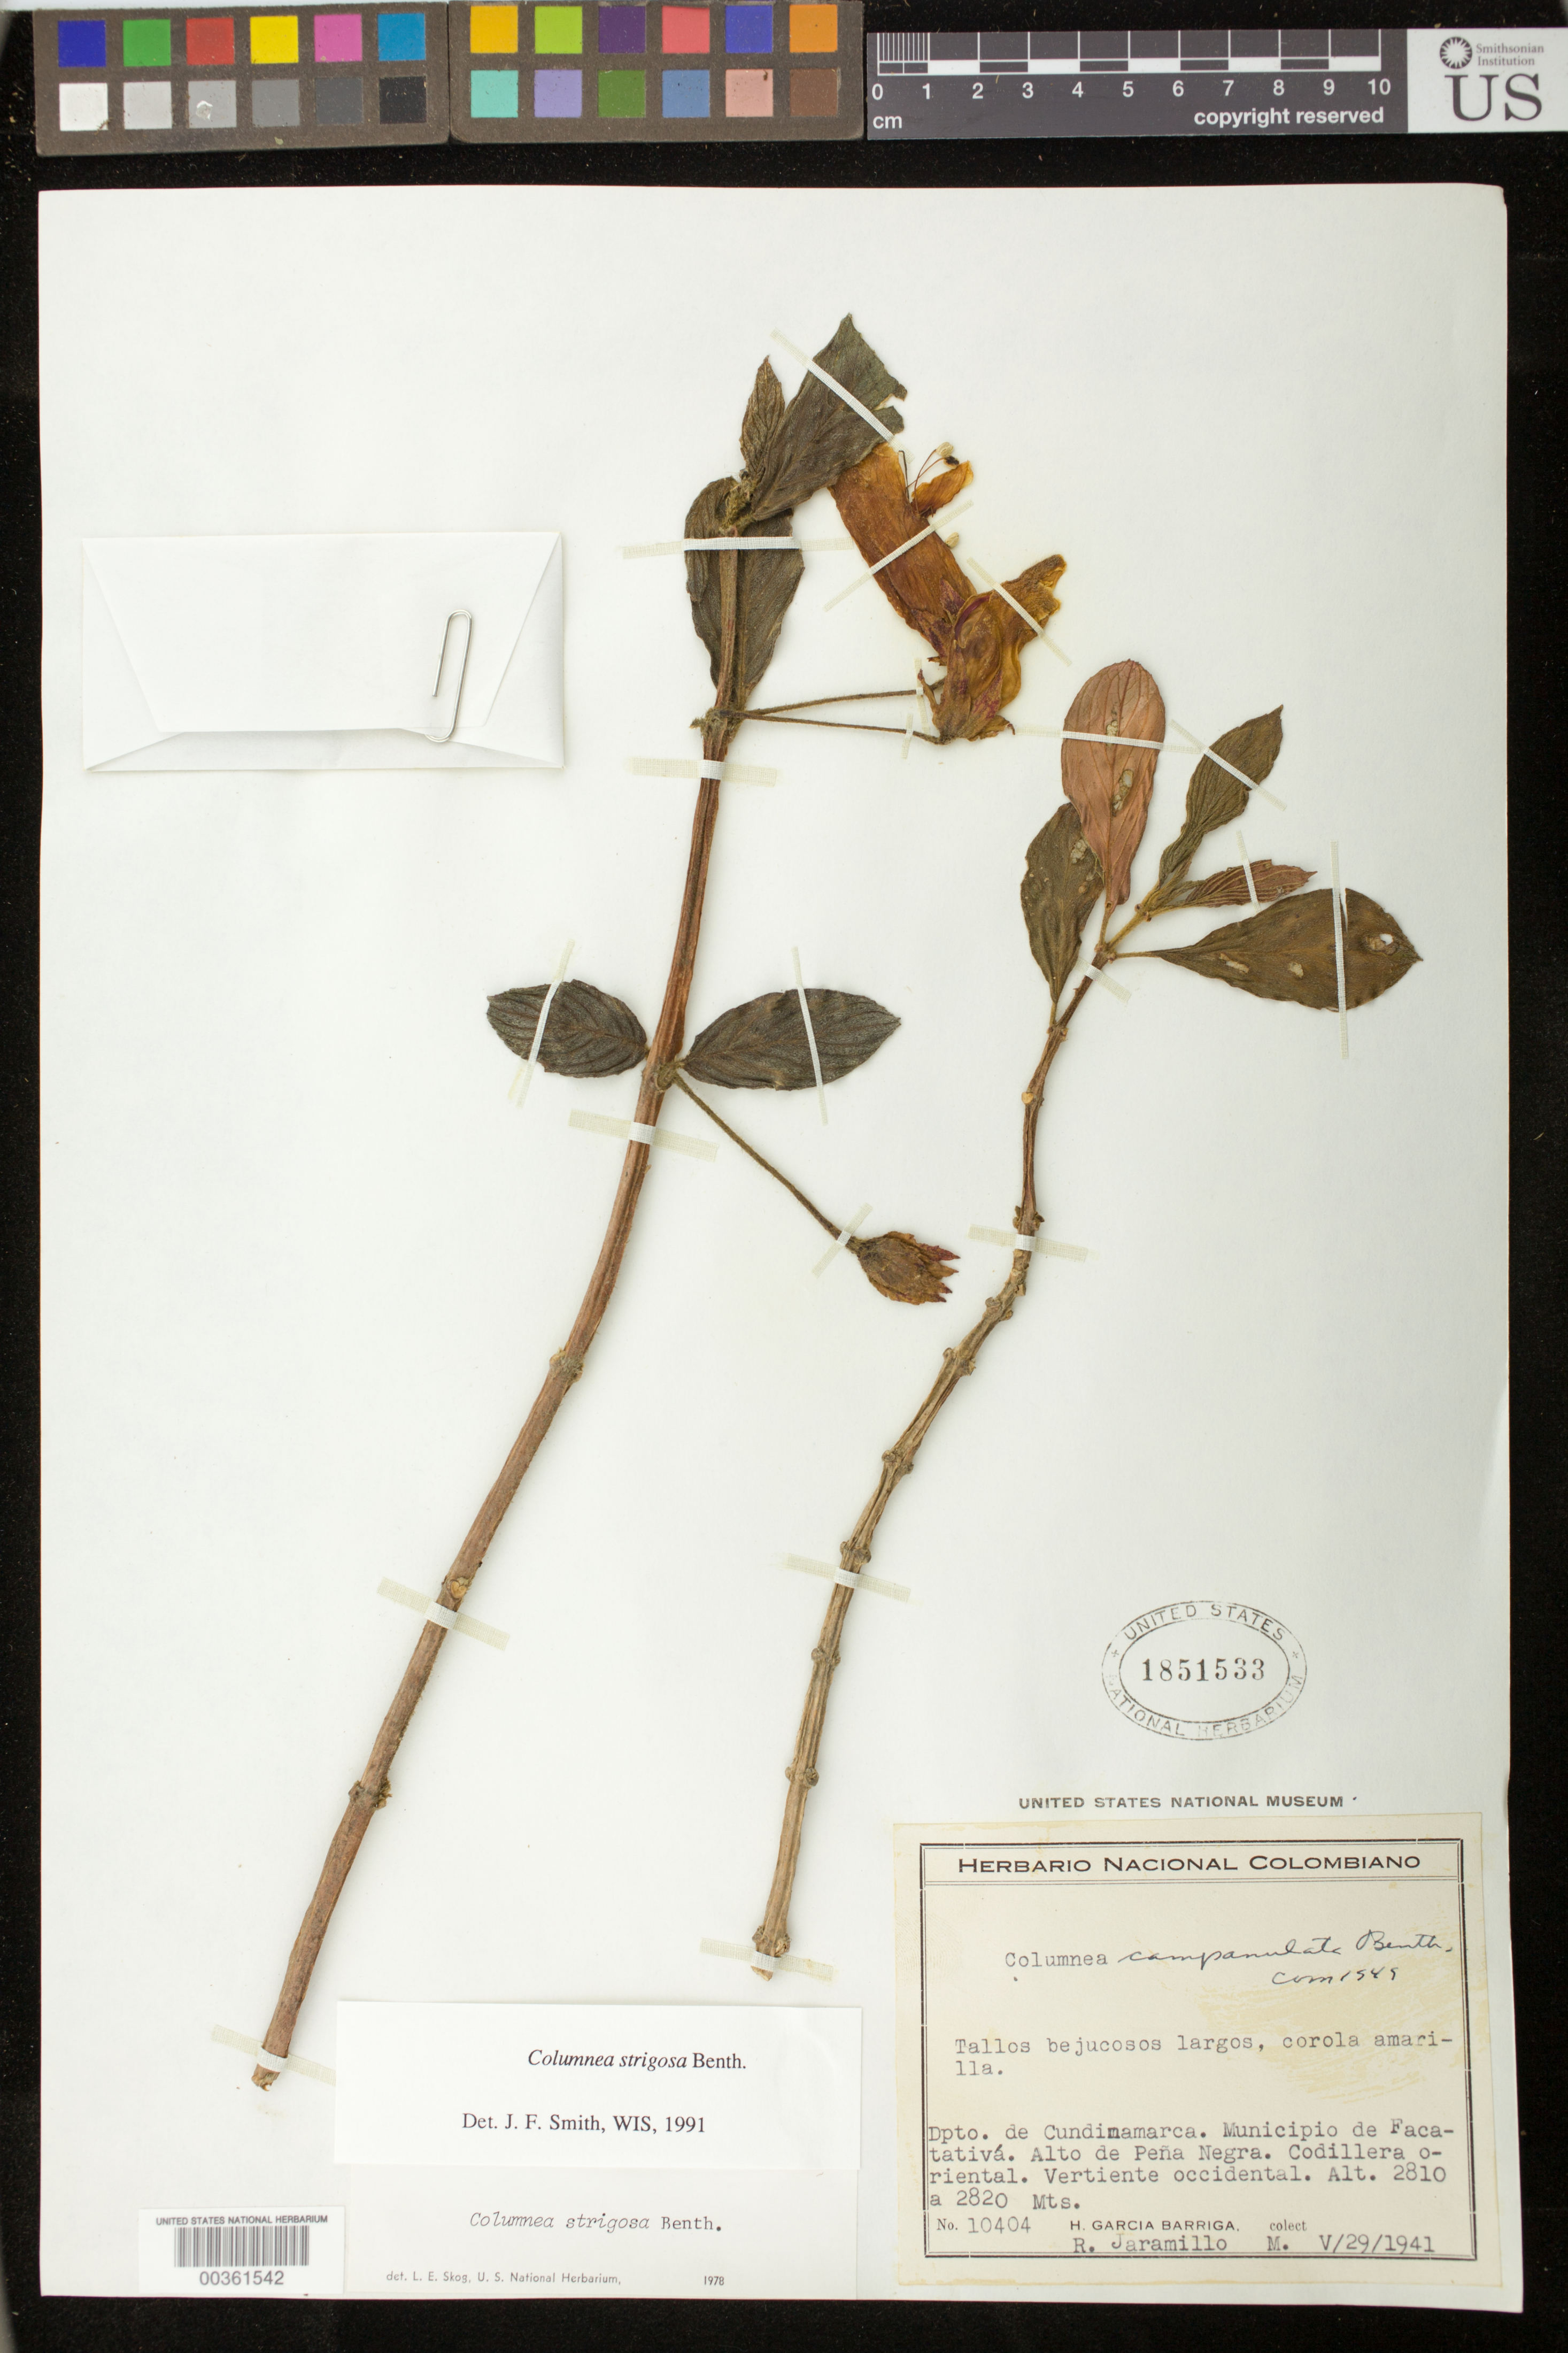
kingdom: Plantae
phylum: Tracheophyta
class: Magnoliopsida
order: Lamiales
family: Gesneriaceae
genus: Columnea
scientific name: Columnea strigosa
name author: Benth.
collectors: H. García Barriga & R. Jaramillo M.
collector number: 10404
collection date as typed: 29 May 1941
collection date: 1941-05-29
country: Colombia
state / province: Cundinamarca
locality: Mun. de Facatativa, Alto de Pena Negra, Cordillera Oriental, vertiente occidental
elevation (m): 2810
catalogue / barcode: US 1851533